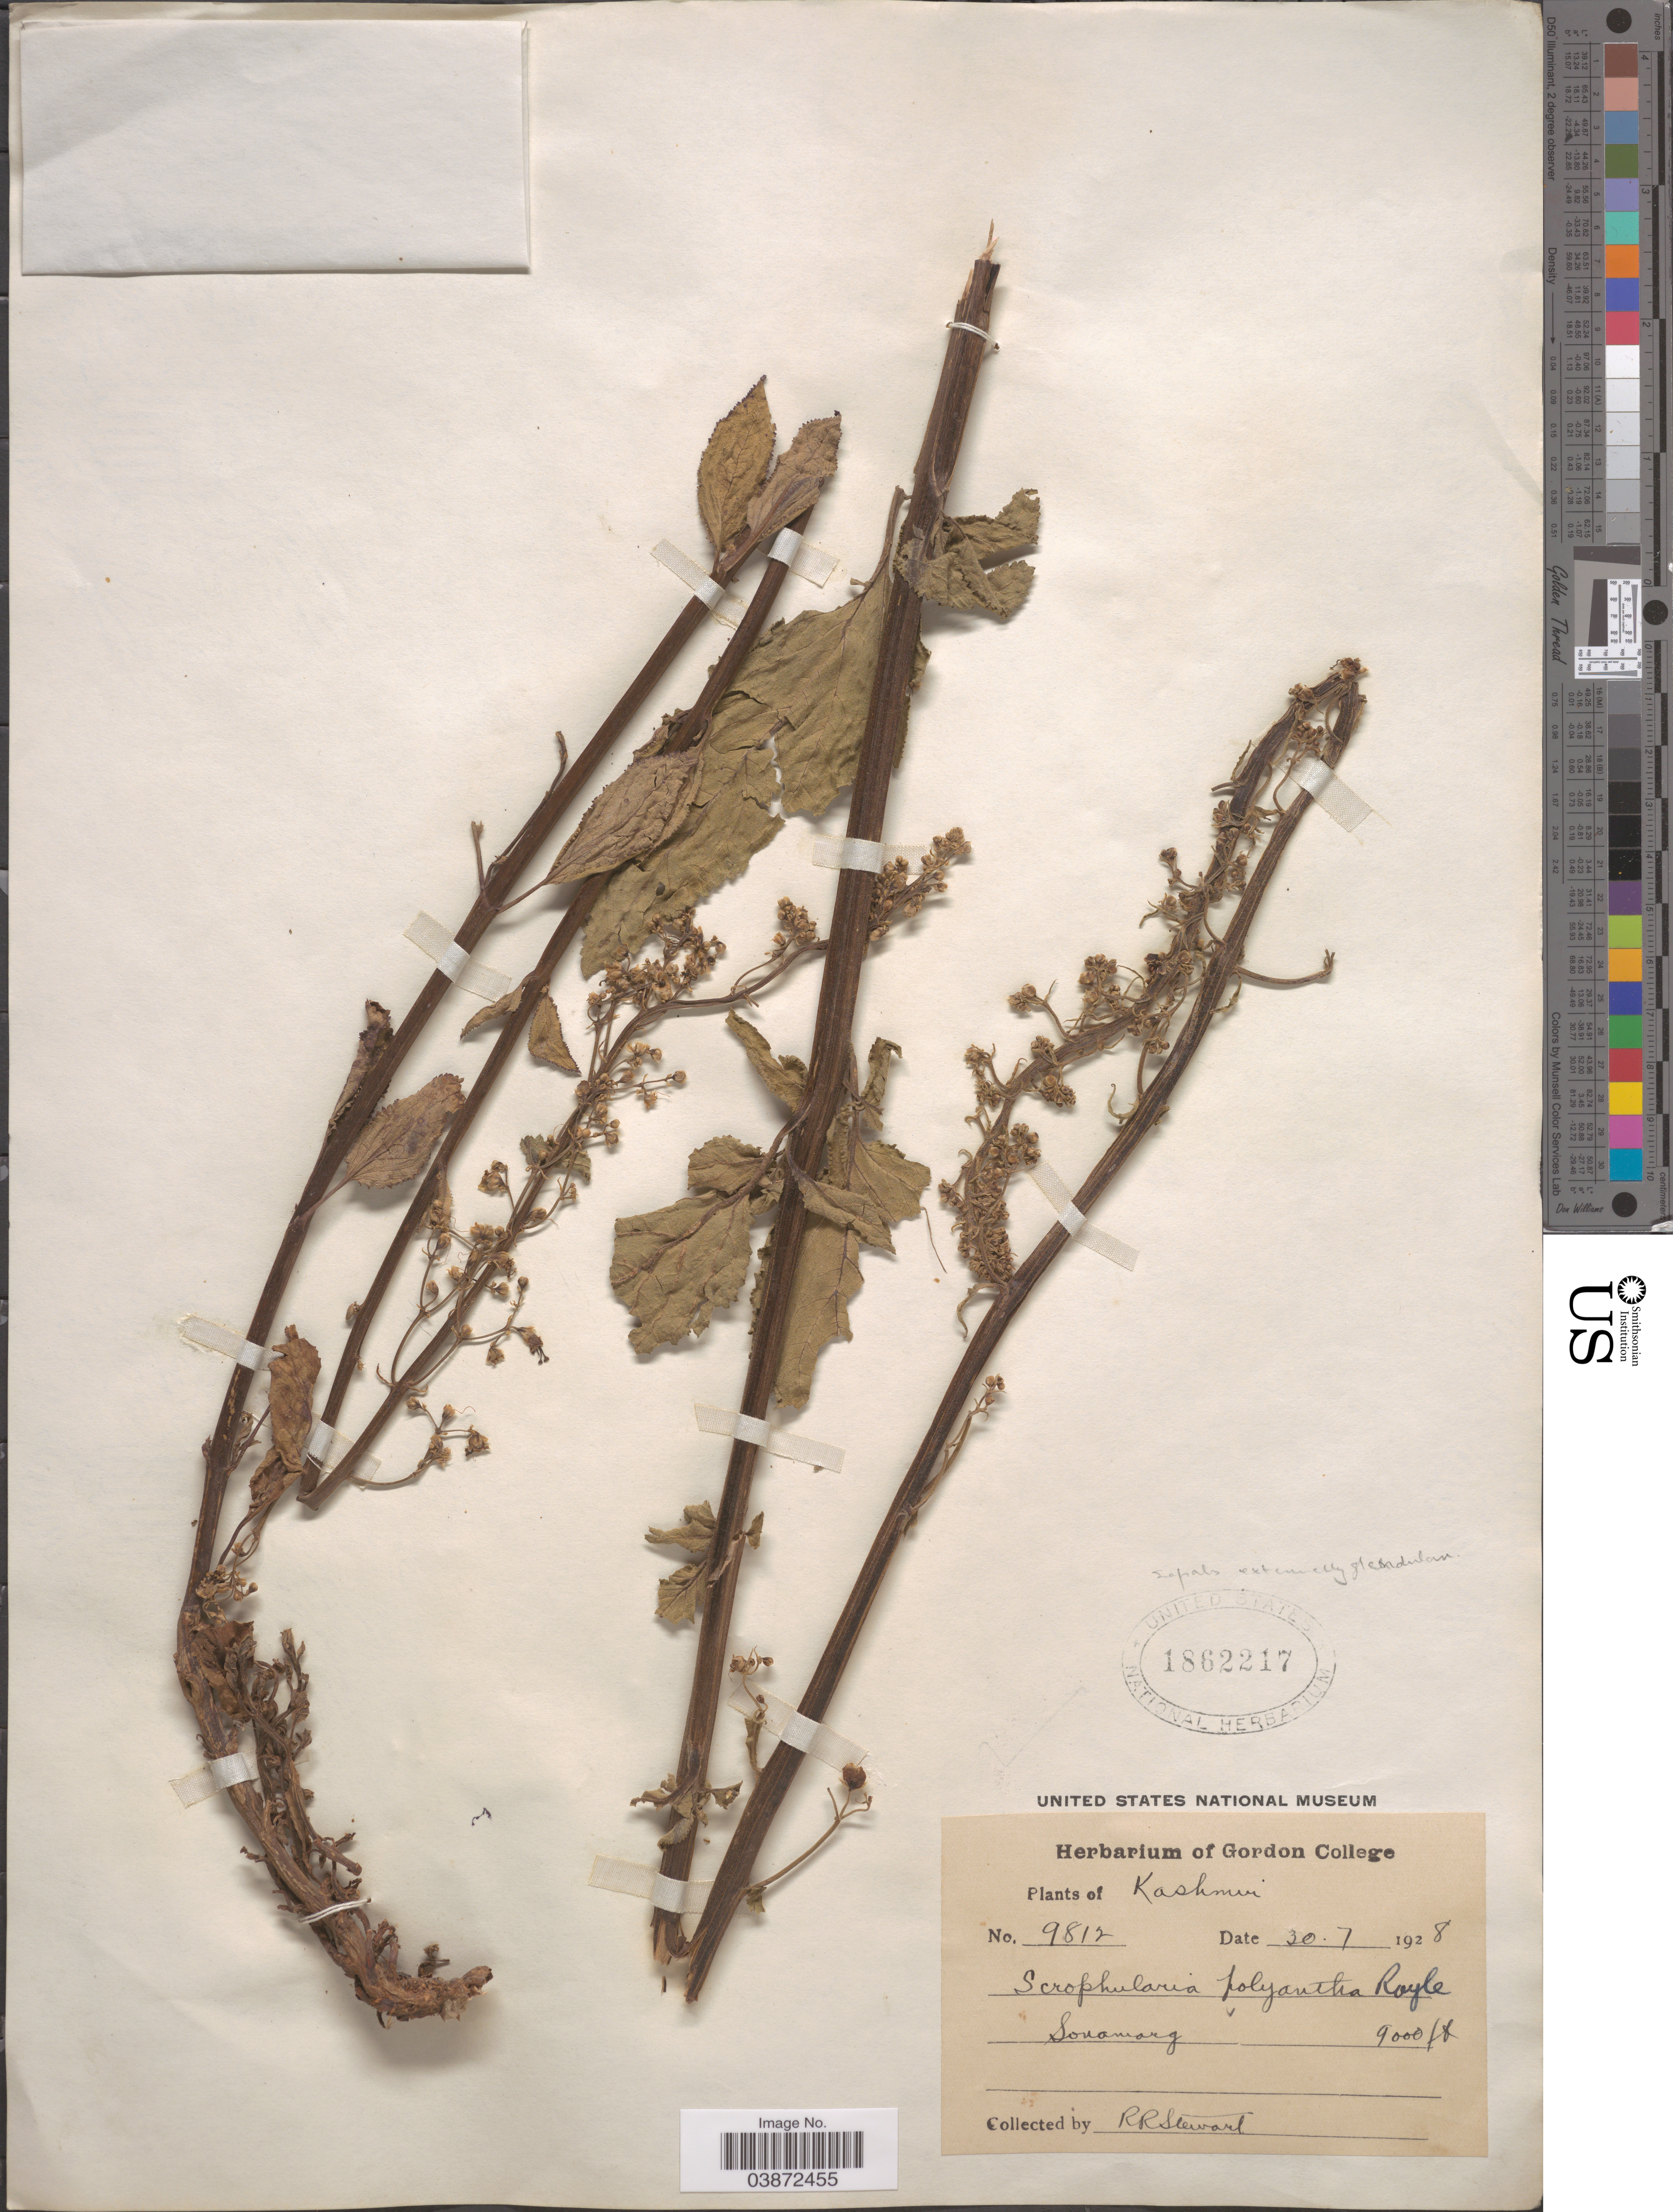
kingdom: Plantae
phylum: Tracheophyta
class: Magnoliopsida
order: Lamiales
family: Scrophulariaceae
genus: Scrophularia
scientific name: Scrophularia polyantha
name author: Royle ex Benth.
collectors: R. Stewart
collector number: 9812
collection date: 1928-07-30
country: India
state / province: Jammu and Kashmir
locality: Kashmir. Sonamang.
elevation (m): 2743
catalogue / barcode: US 1862217